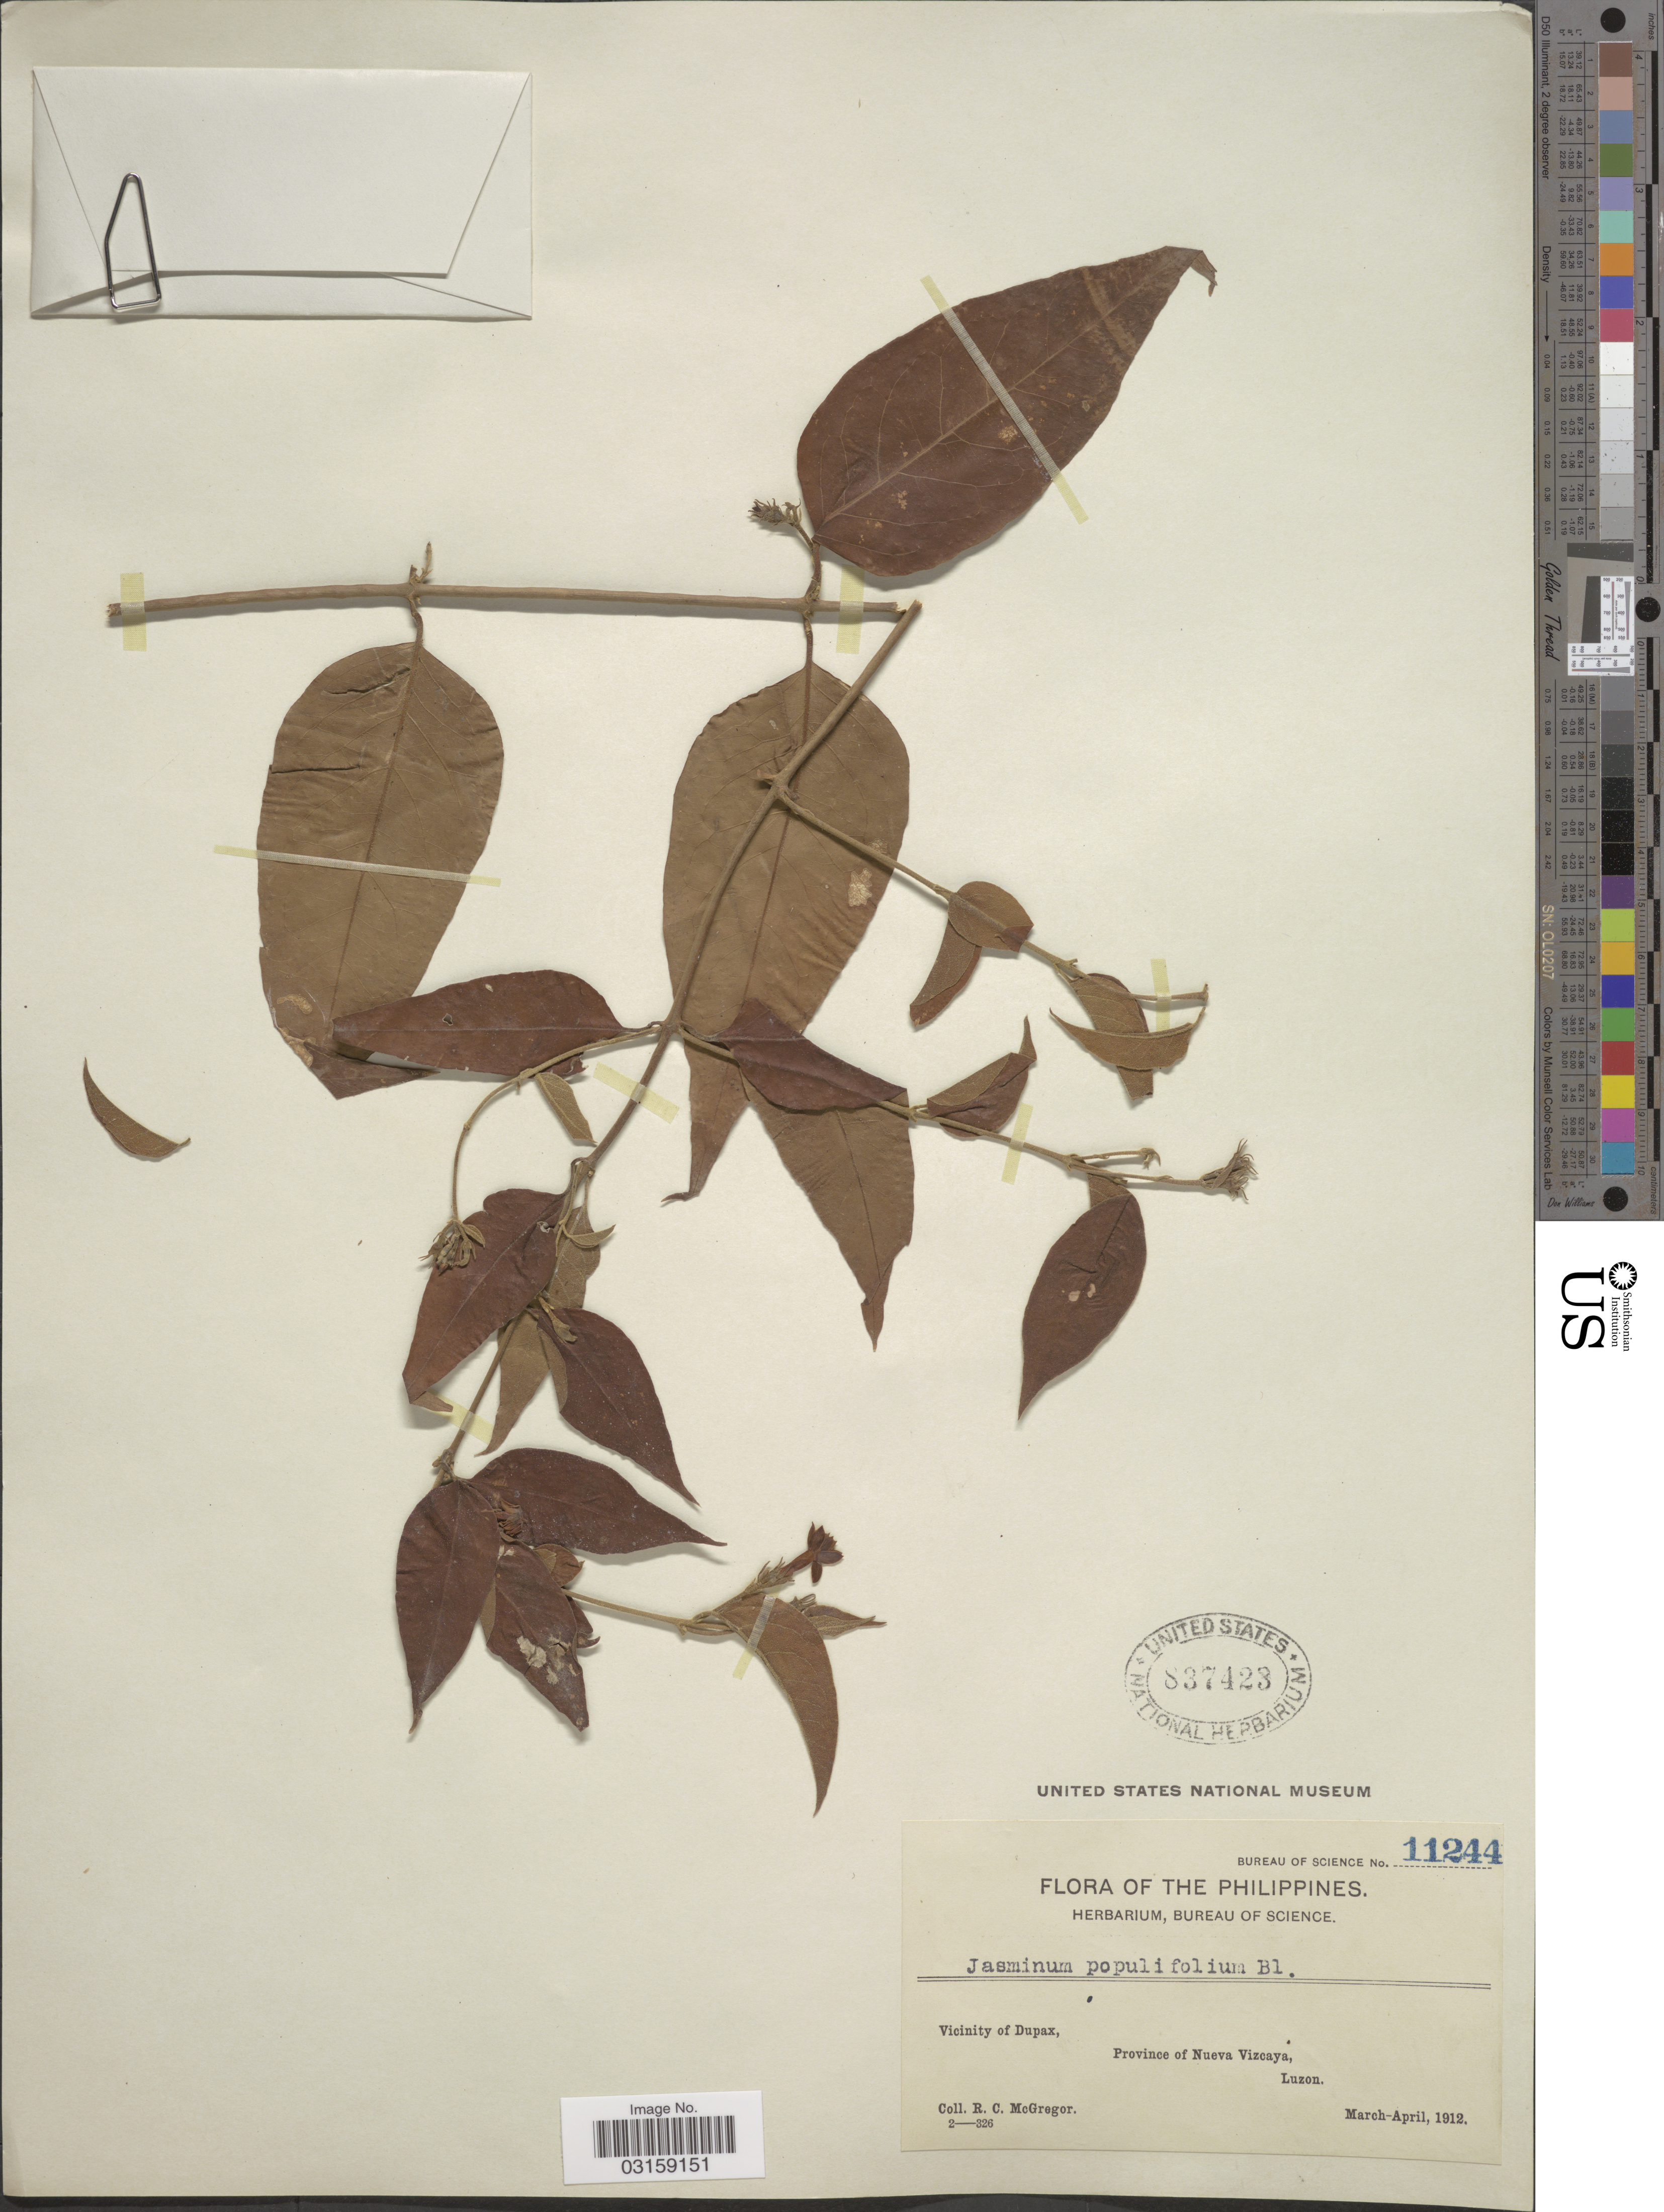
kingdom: Plantae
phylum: Tracheophyta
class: Magnoliopsida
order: Lamiales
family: Oleaceae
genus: Jasminum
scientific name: Jasminum populifolium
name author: Blume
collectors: R. C. McGregor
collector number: Bureau of Science 11244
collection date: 1912-03/1912-04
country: Philippines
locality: Vicinity of Dupax, Province of Nueva Vizcaya, Luzon.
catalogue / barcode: US 837423